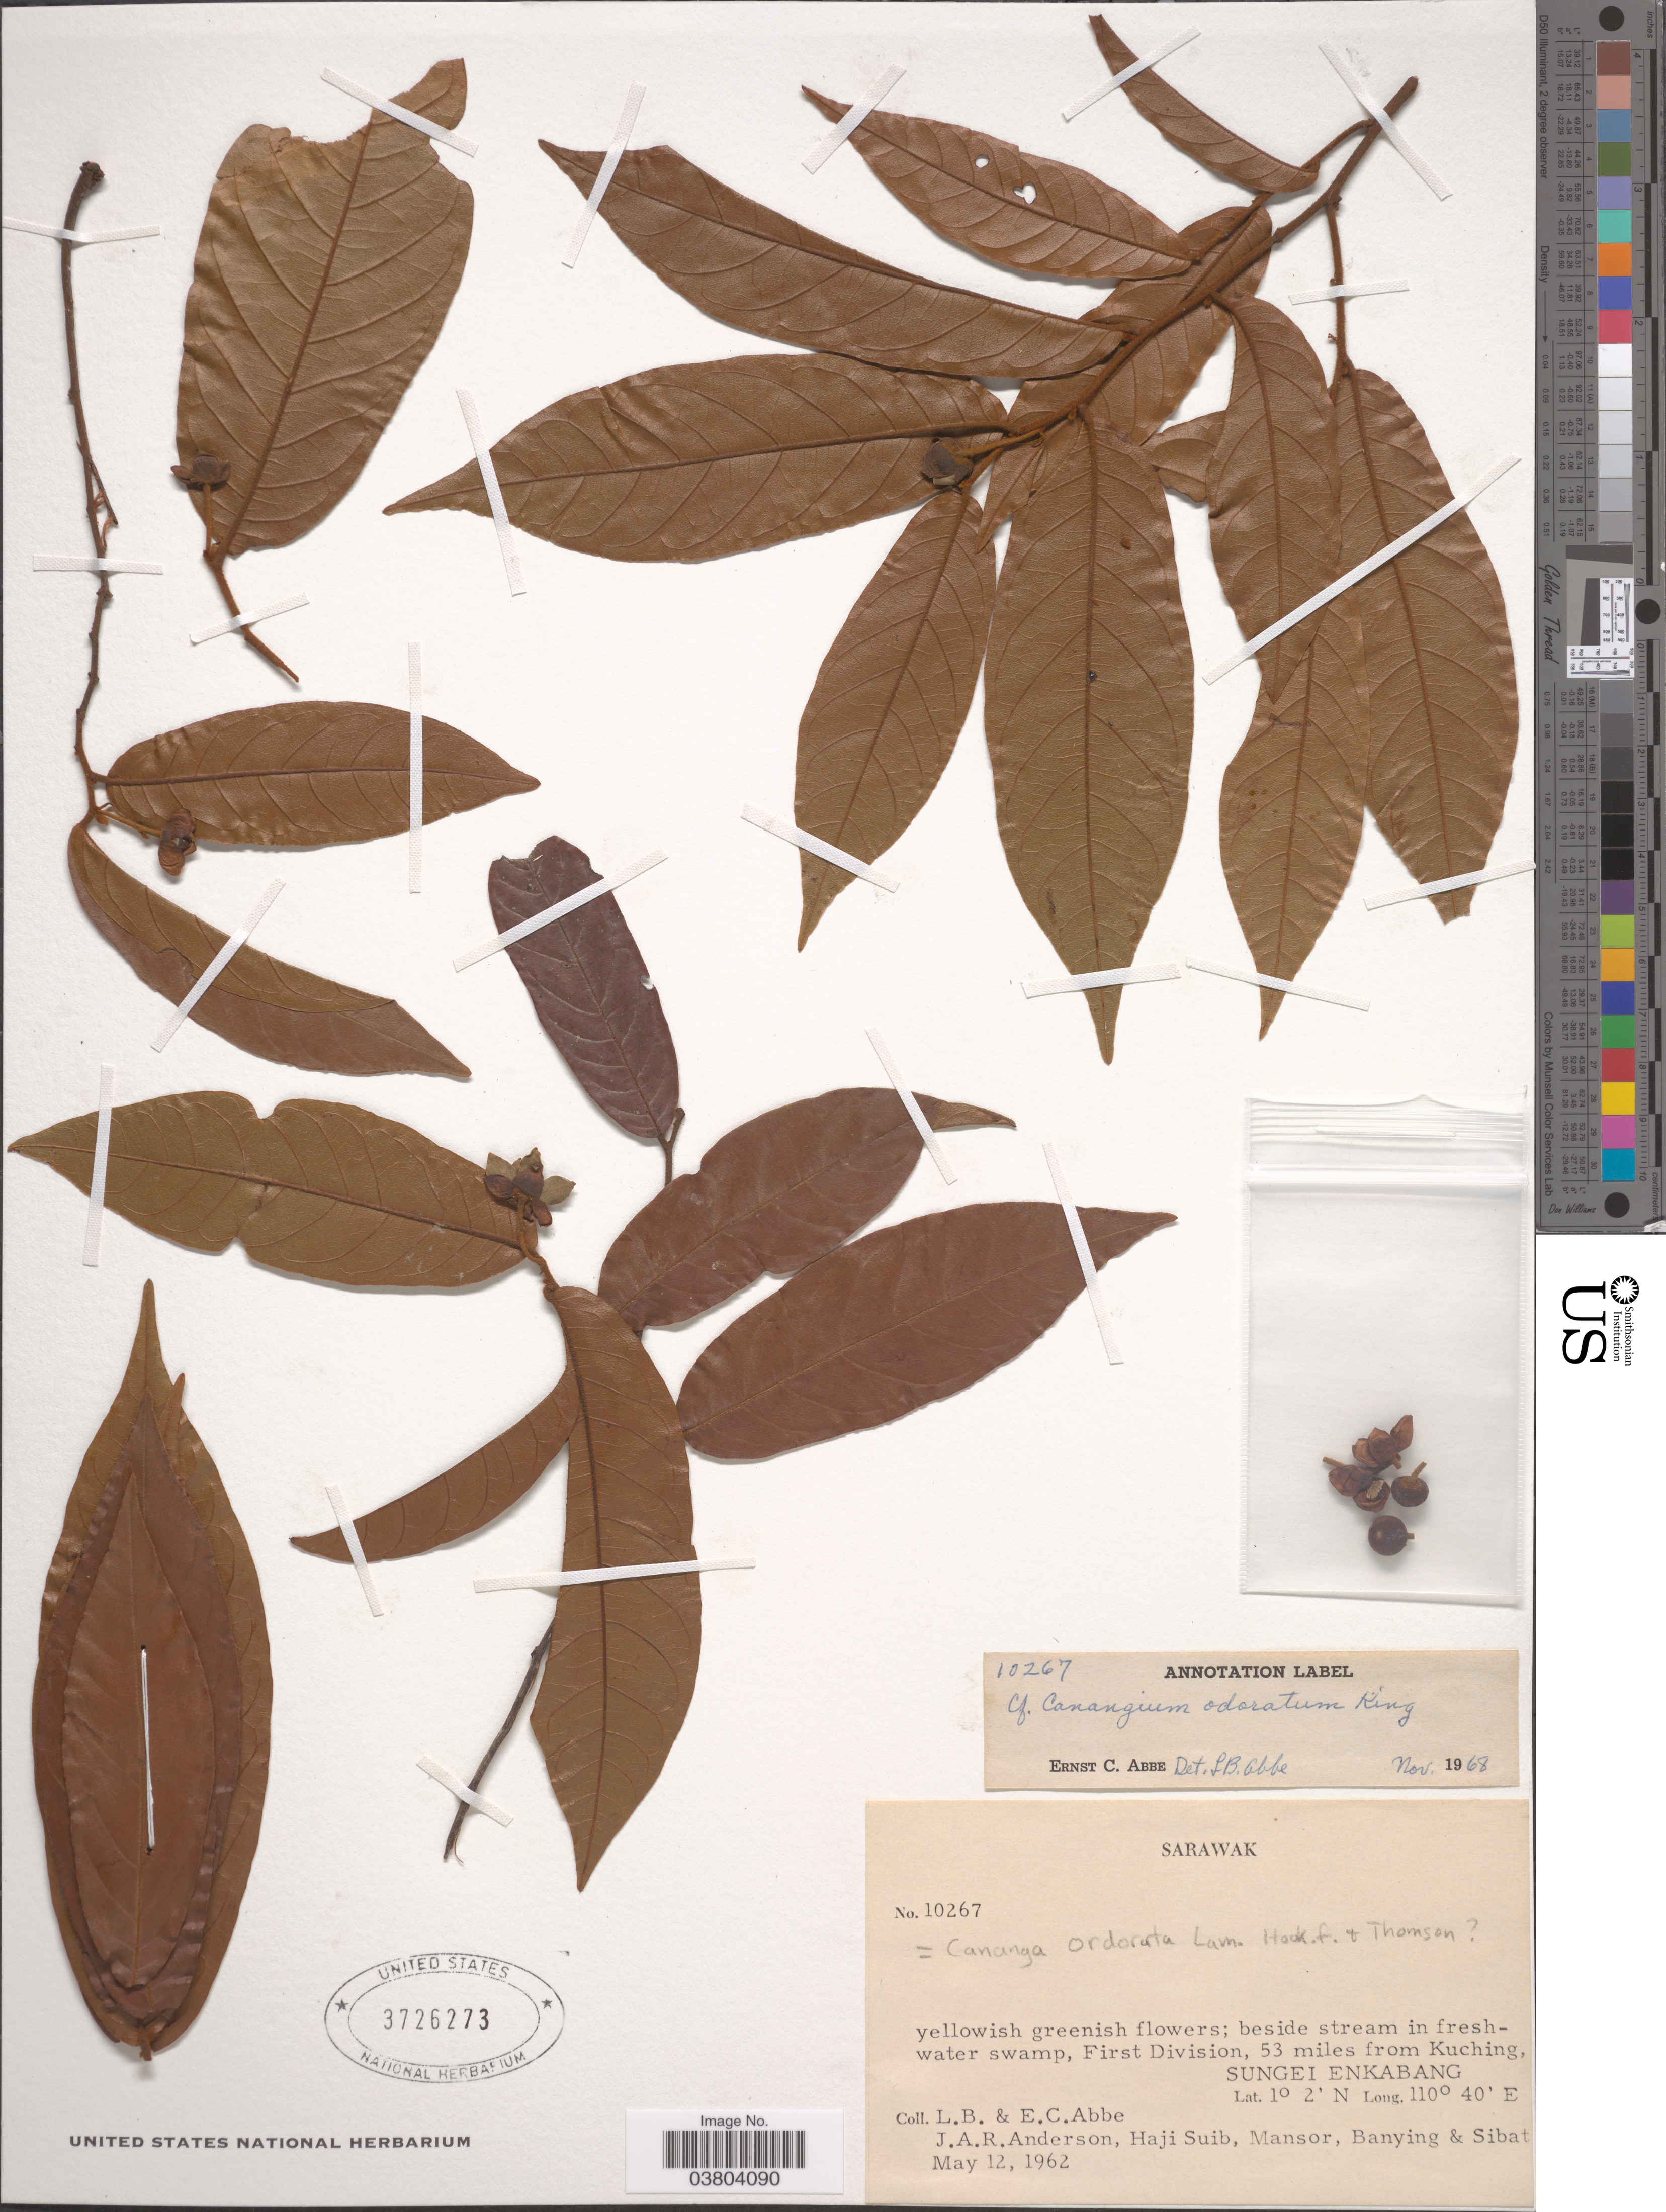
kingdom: Plantae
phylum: Tracheophyta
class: Magnoliopsida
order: Magnoliales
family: Annonaceae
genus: Cananga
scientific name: Cananga odorata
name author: (Lam.) Hook. f. & Thomson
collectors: L. B. Abbe, E. C. Abbe, J. A. R. Anderson, H. Suib & et al.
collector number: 10267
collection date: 1962-05-12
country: Malaysia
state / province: Sarawak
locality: Beside stream in freshwater swamp, First Division, 53 miles from Kuching, Sungei Enkabang.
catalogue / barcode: US 3726273